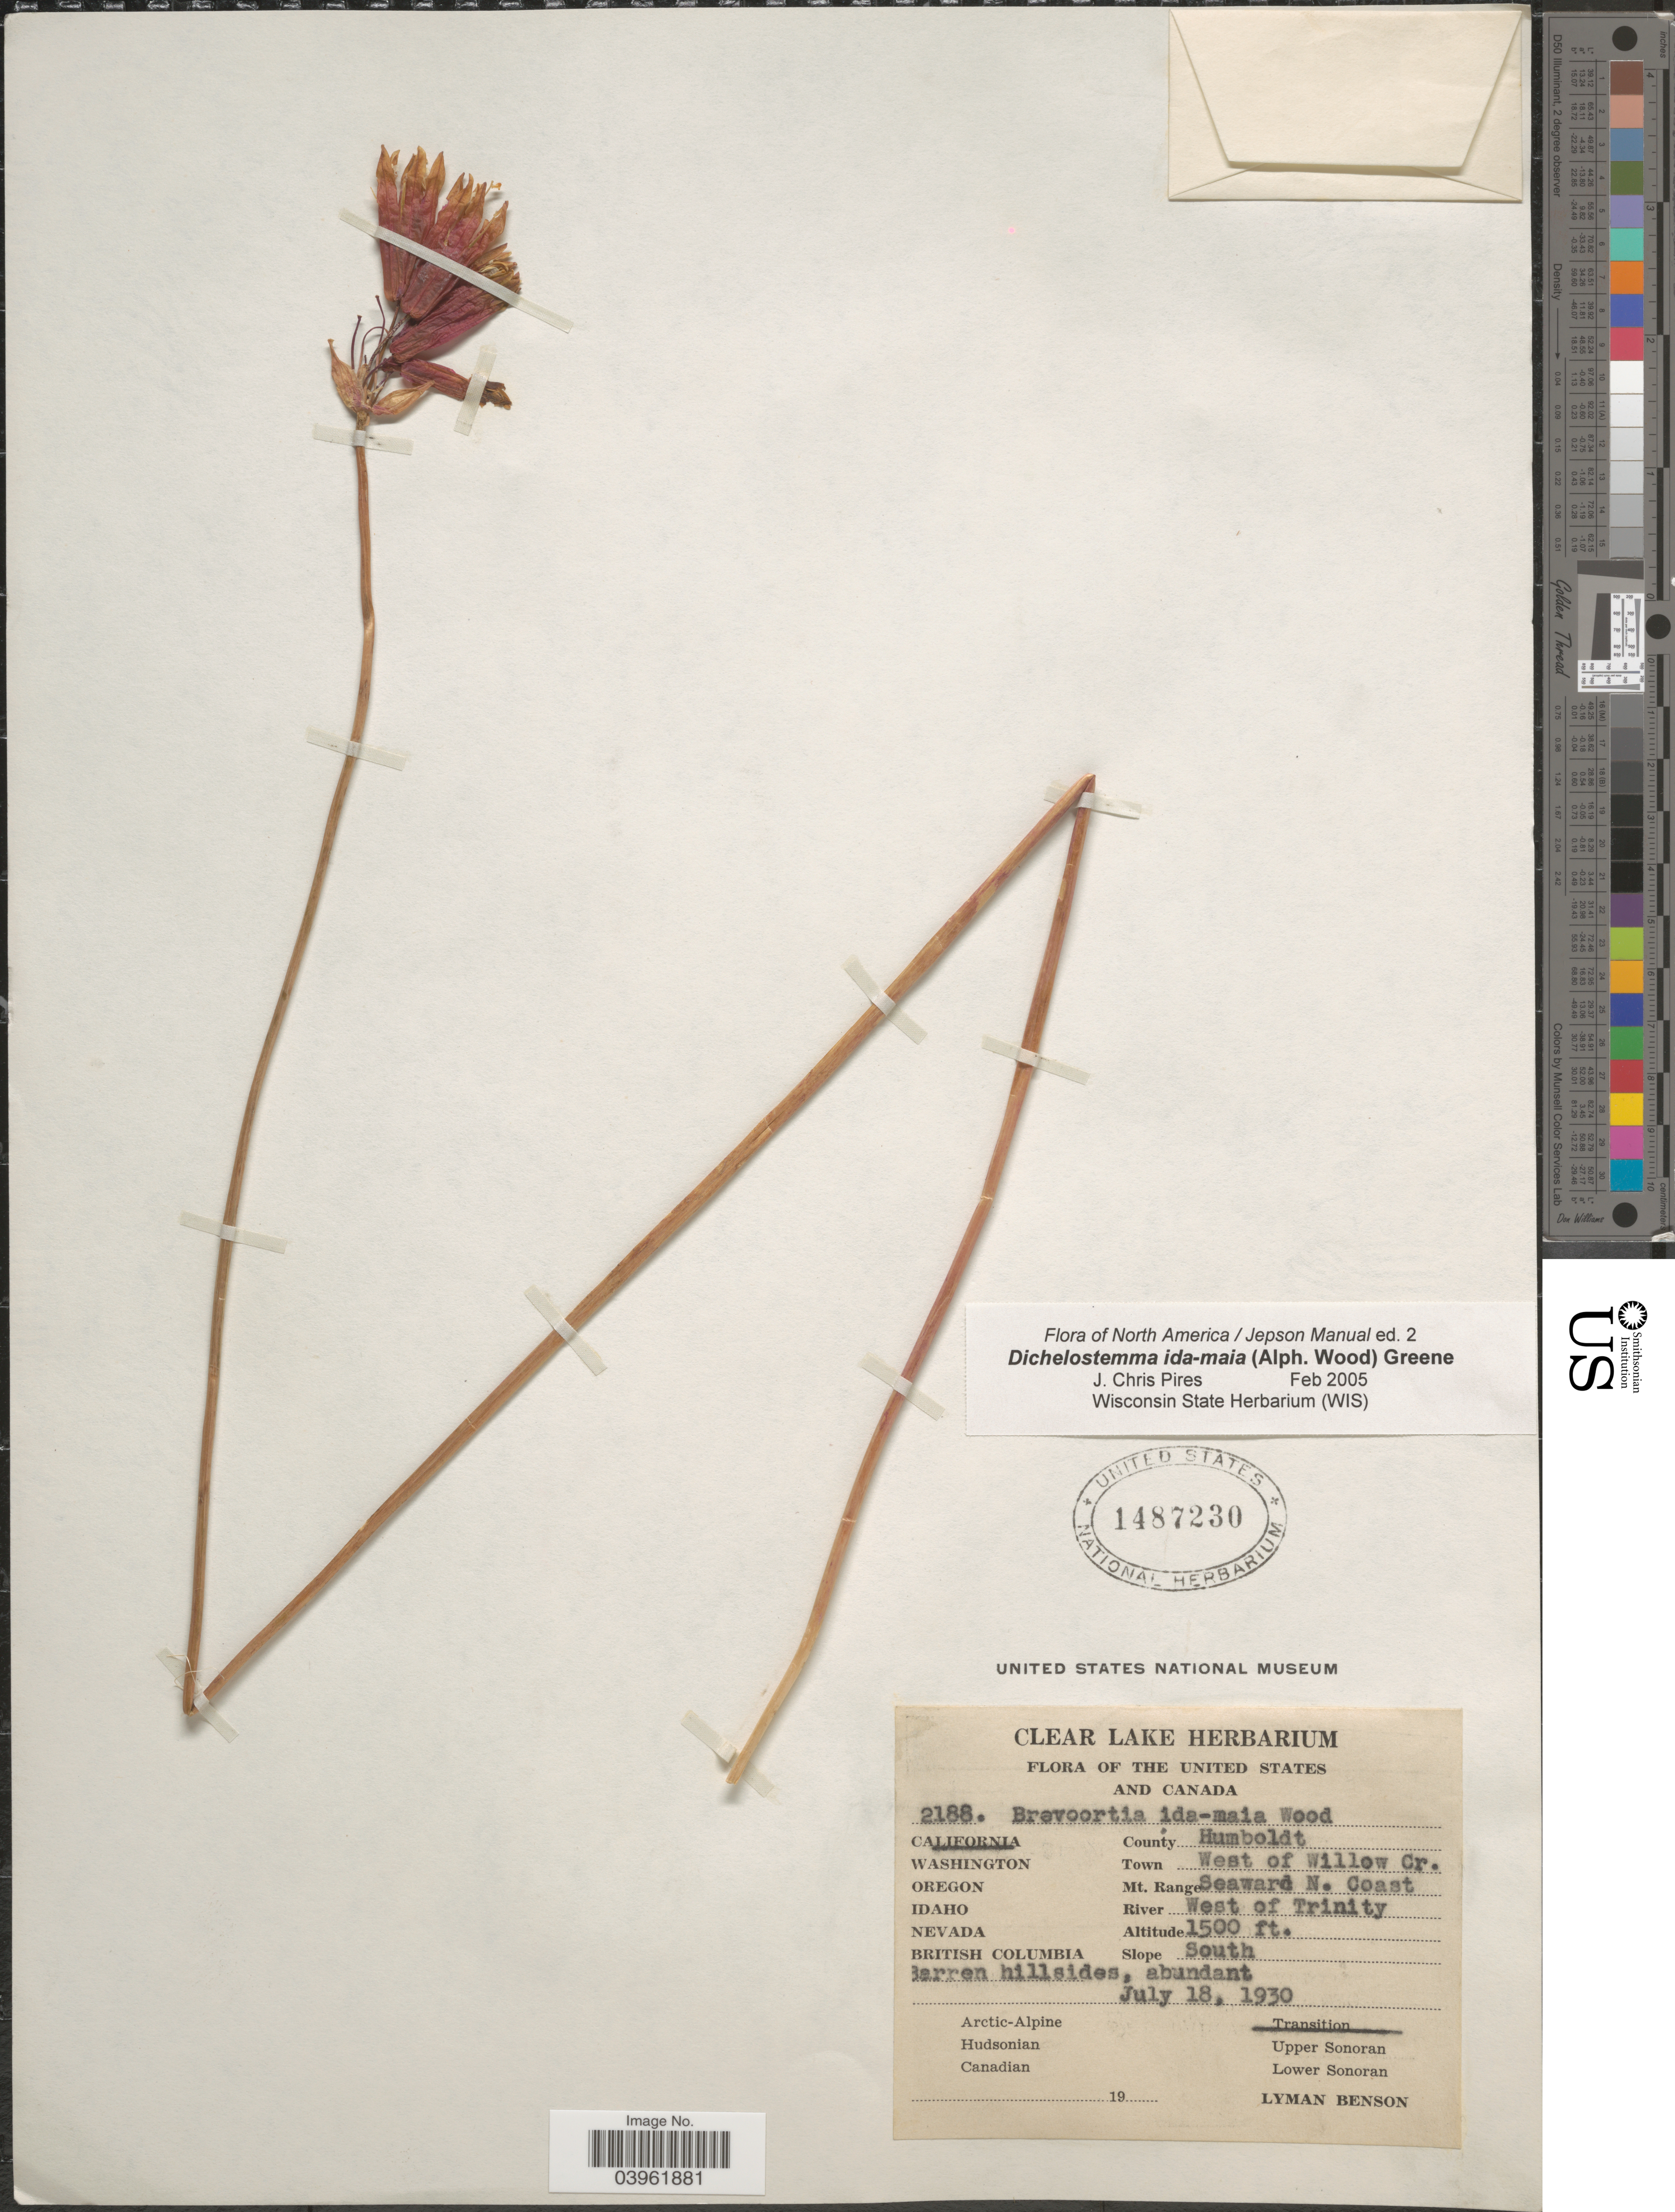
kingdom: Plantae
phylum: Tracheophyta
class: Liliopsida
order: Asparagales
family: Asparagaceae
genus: Dichelostemma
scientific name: Dichelostemma ida-maia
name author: (Alph. Wood) Greene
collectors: L. D. Benson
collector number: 2188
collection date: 1930-07-18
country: United States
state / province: California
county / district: Humboldt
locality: County Humboldt. Town West of Willow Cr. Mt. Range Seaward N. Coast. River West of Trinity. South Barren hillsides, abundant. Transition.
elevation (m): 457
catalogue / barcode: US 1487230